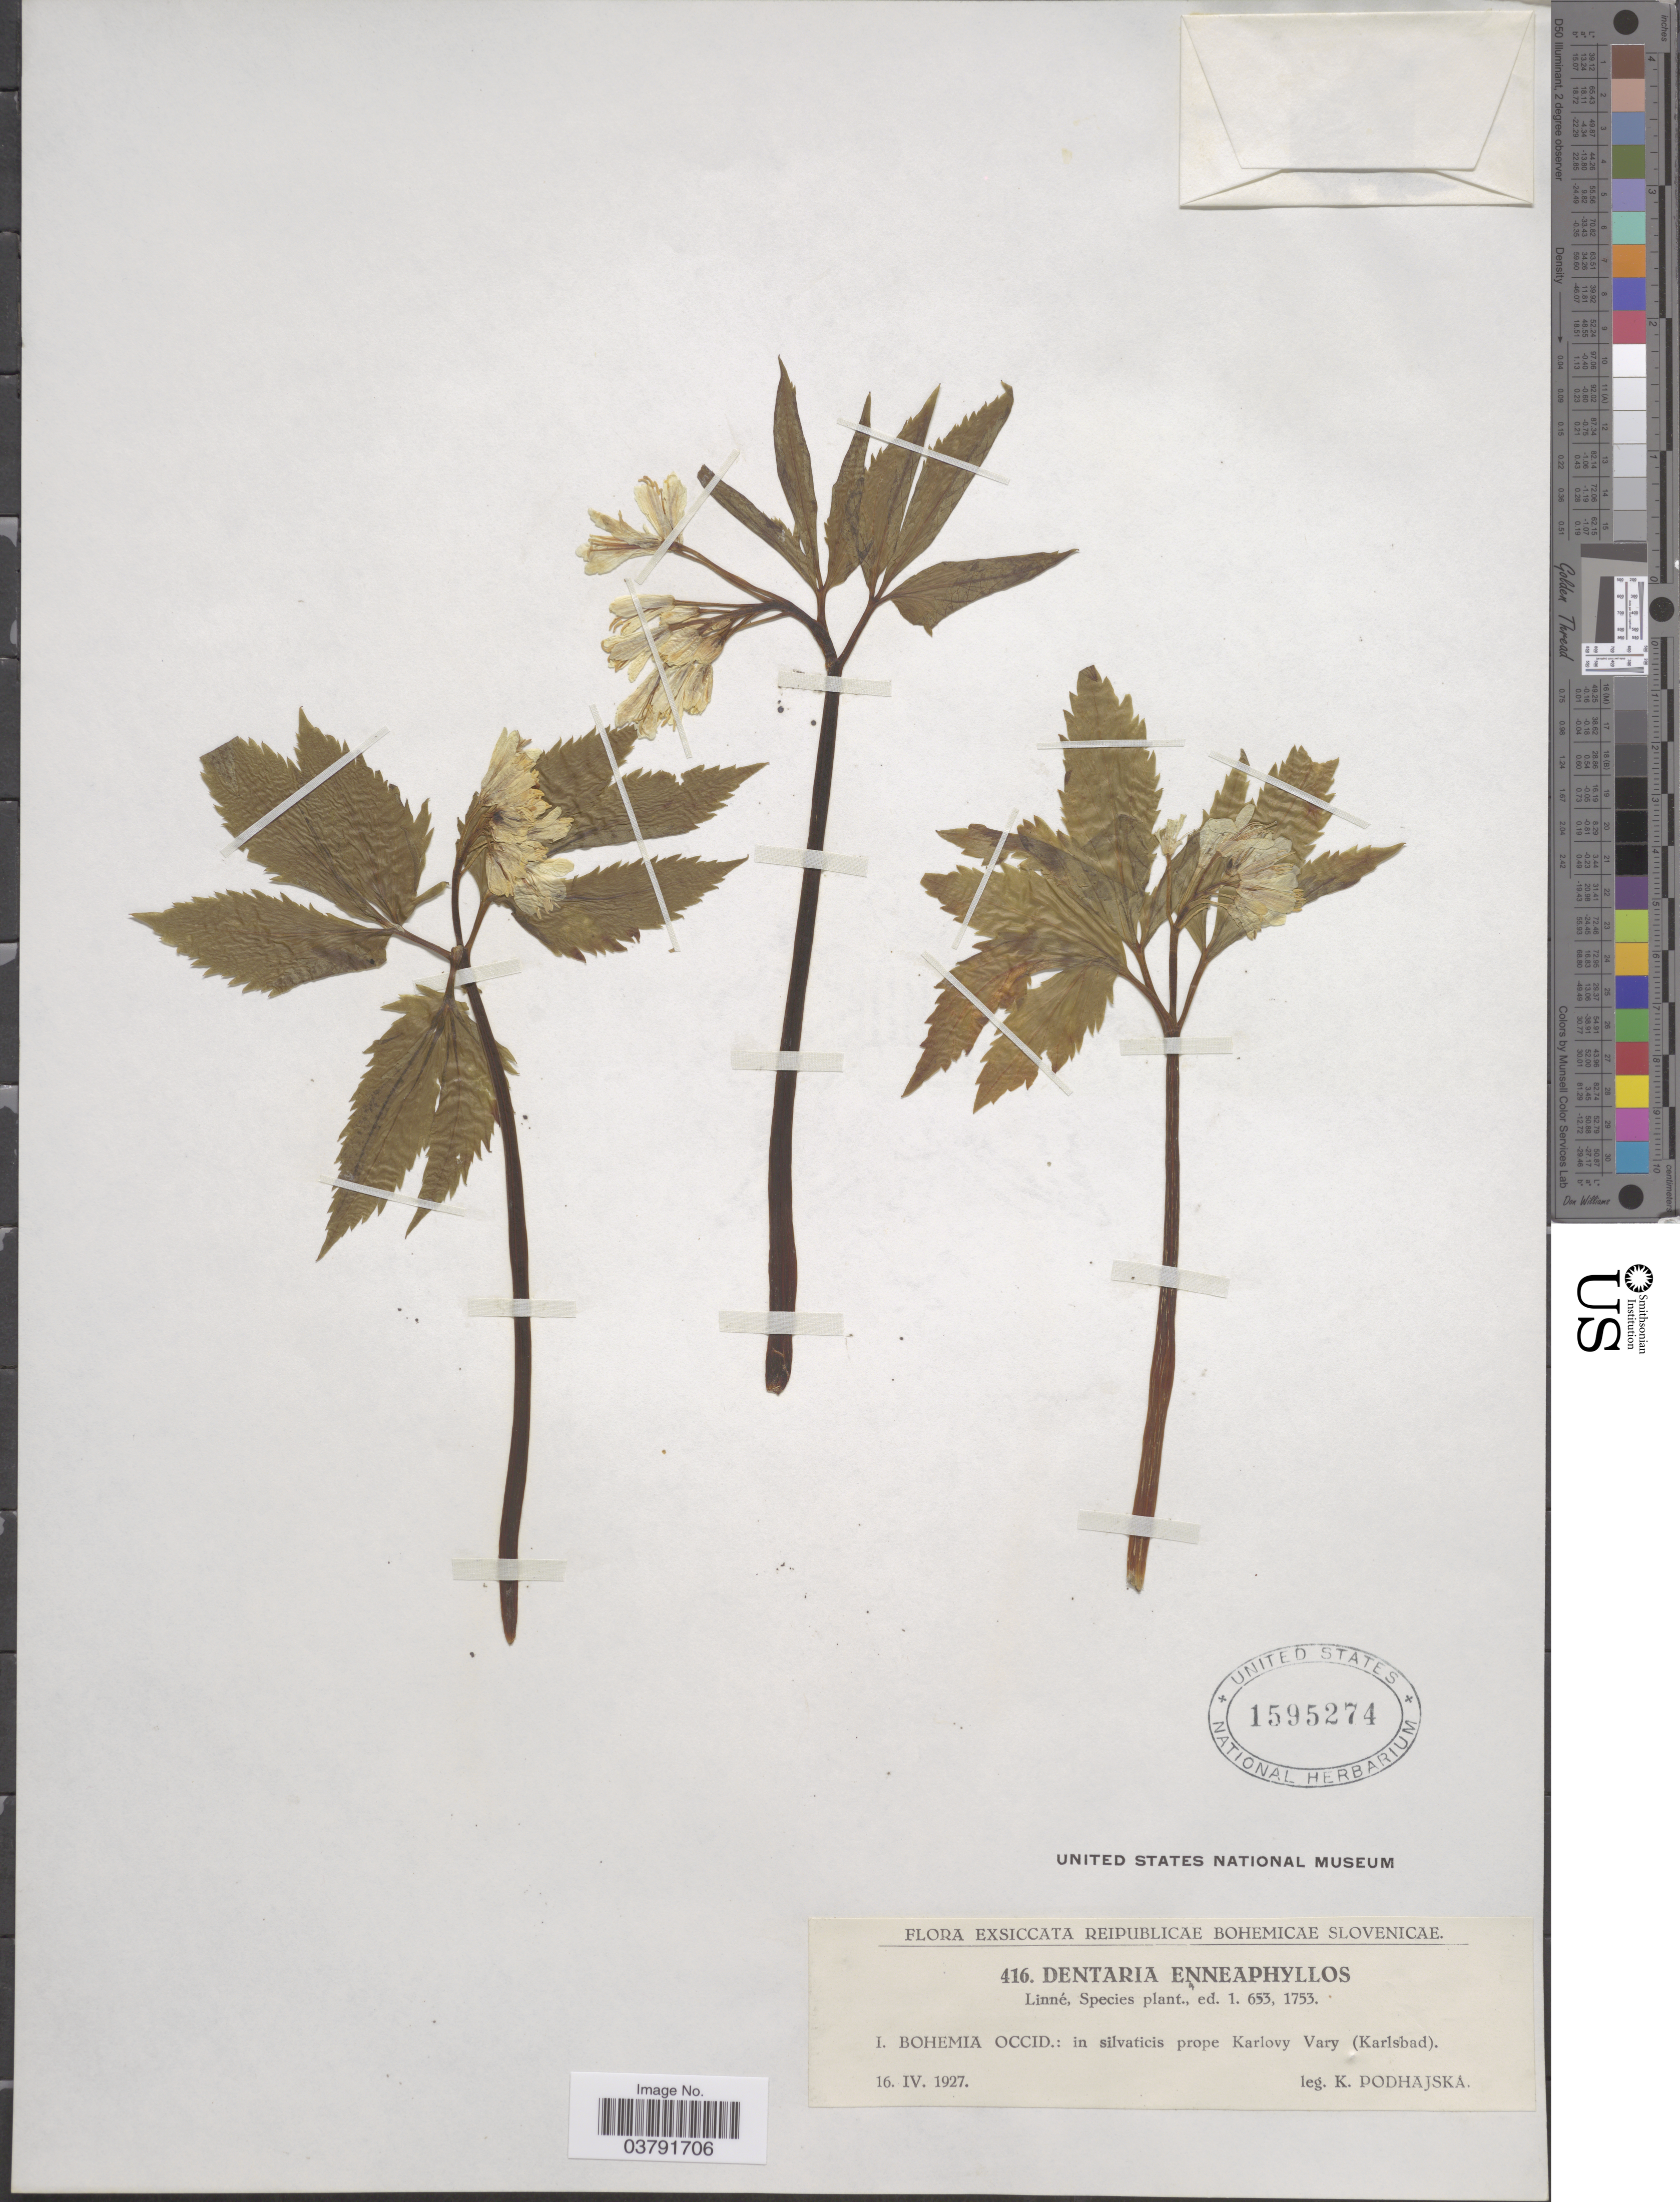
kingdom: Plantae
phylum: Tracheophyta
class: Magnoliopsida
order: Brassicales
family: Brassicaceae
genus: Dentaria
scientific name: Dentaria enneaphyllos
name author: L.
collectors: K. Podhajska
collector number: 416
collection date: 1927-04-16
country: Czechia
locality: Reipublicae Bohemicae Slovenicae. Bohemia Occid,: in silvaticis prope Karlovy Vary (Karlsbad).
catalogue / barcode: US 1595274